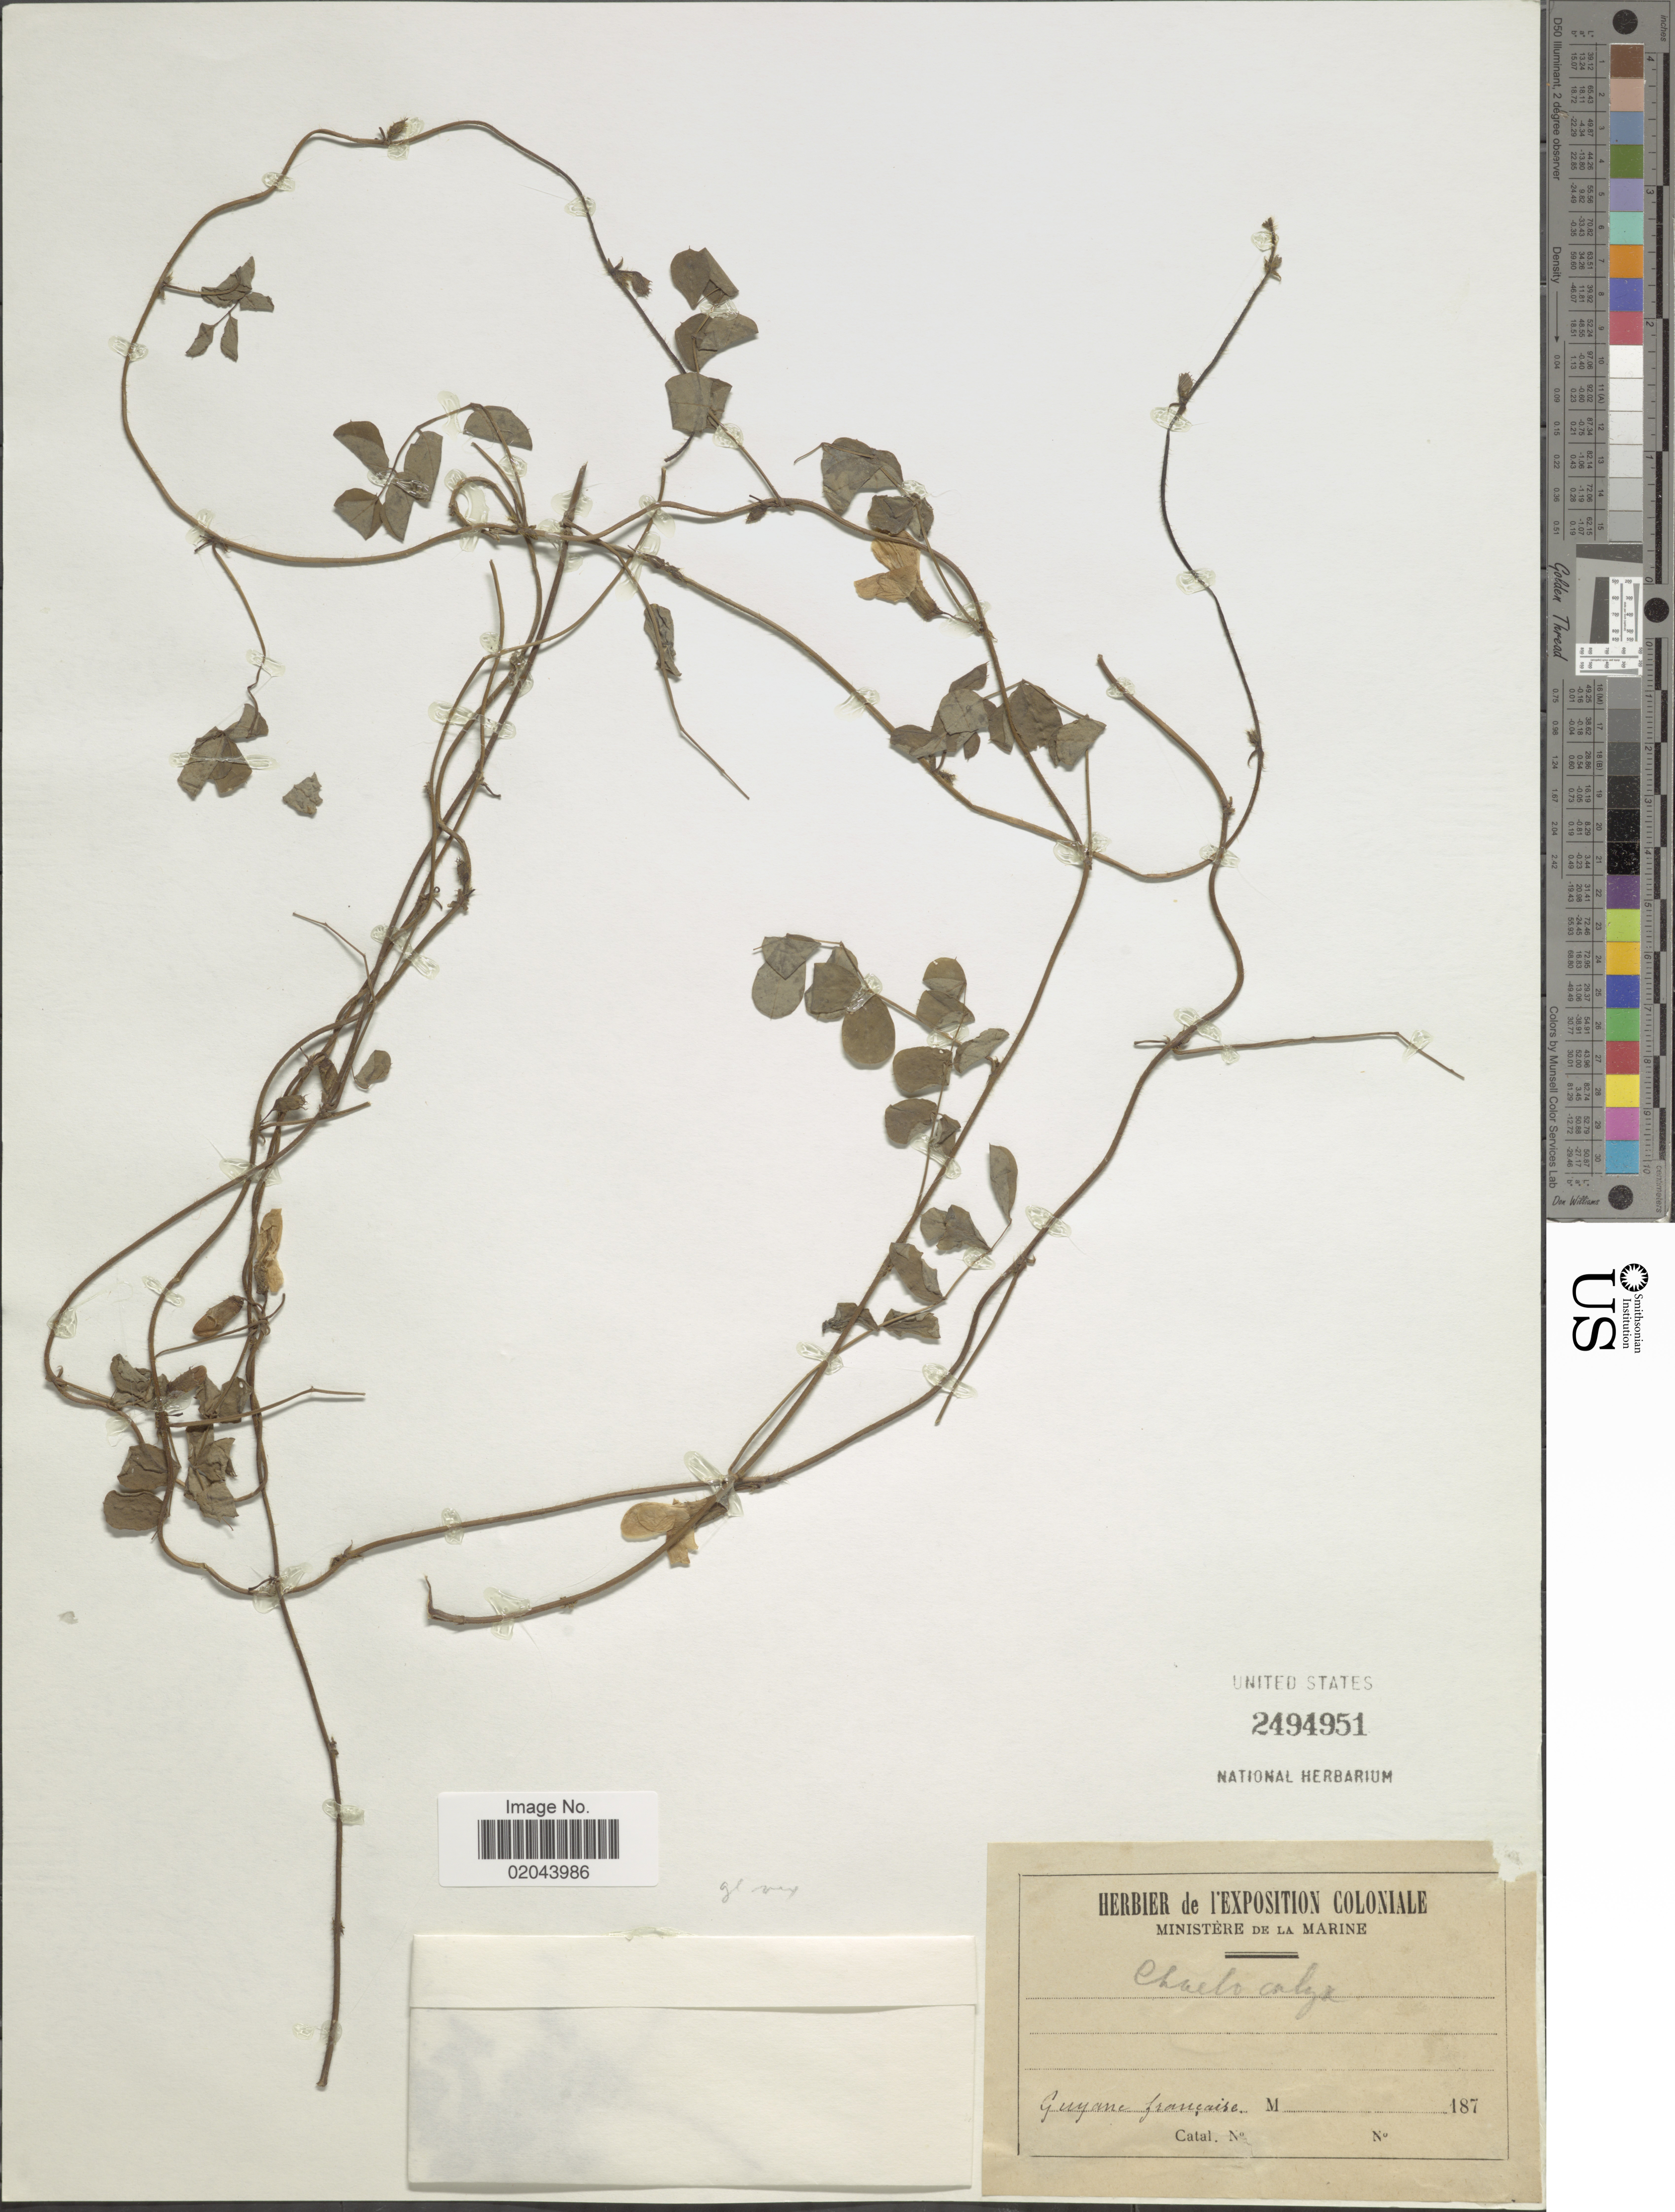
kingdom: Plantae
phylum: Tracheophyta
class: Magnoliopsida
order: Fabales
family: Fabaceae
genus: Chaetocalyx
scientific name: Chaetocalyx brasiliensis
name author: (Vogel) Benth.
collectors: ex herb. L'Exposition Coloniale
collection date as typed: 187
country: French Guiana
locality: Guyane francaise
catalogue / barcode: US 2494951